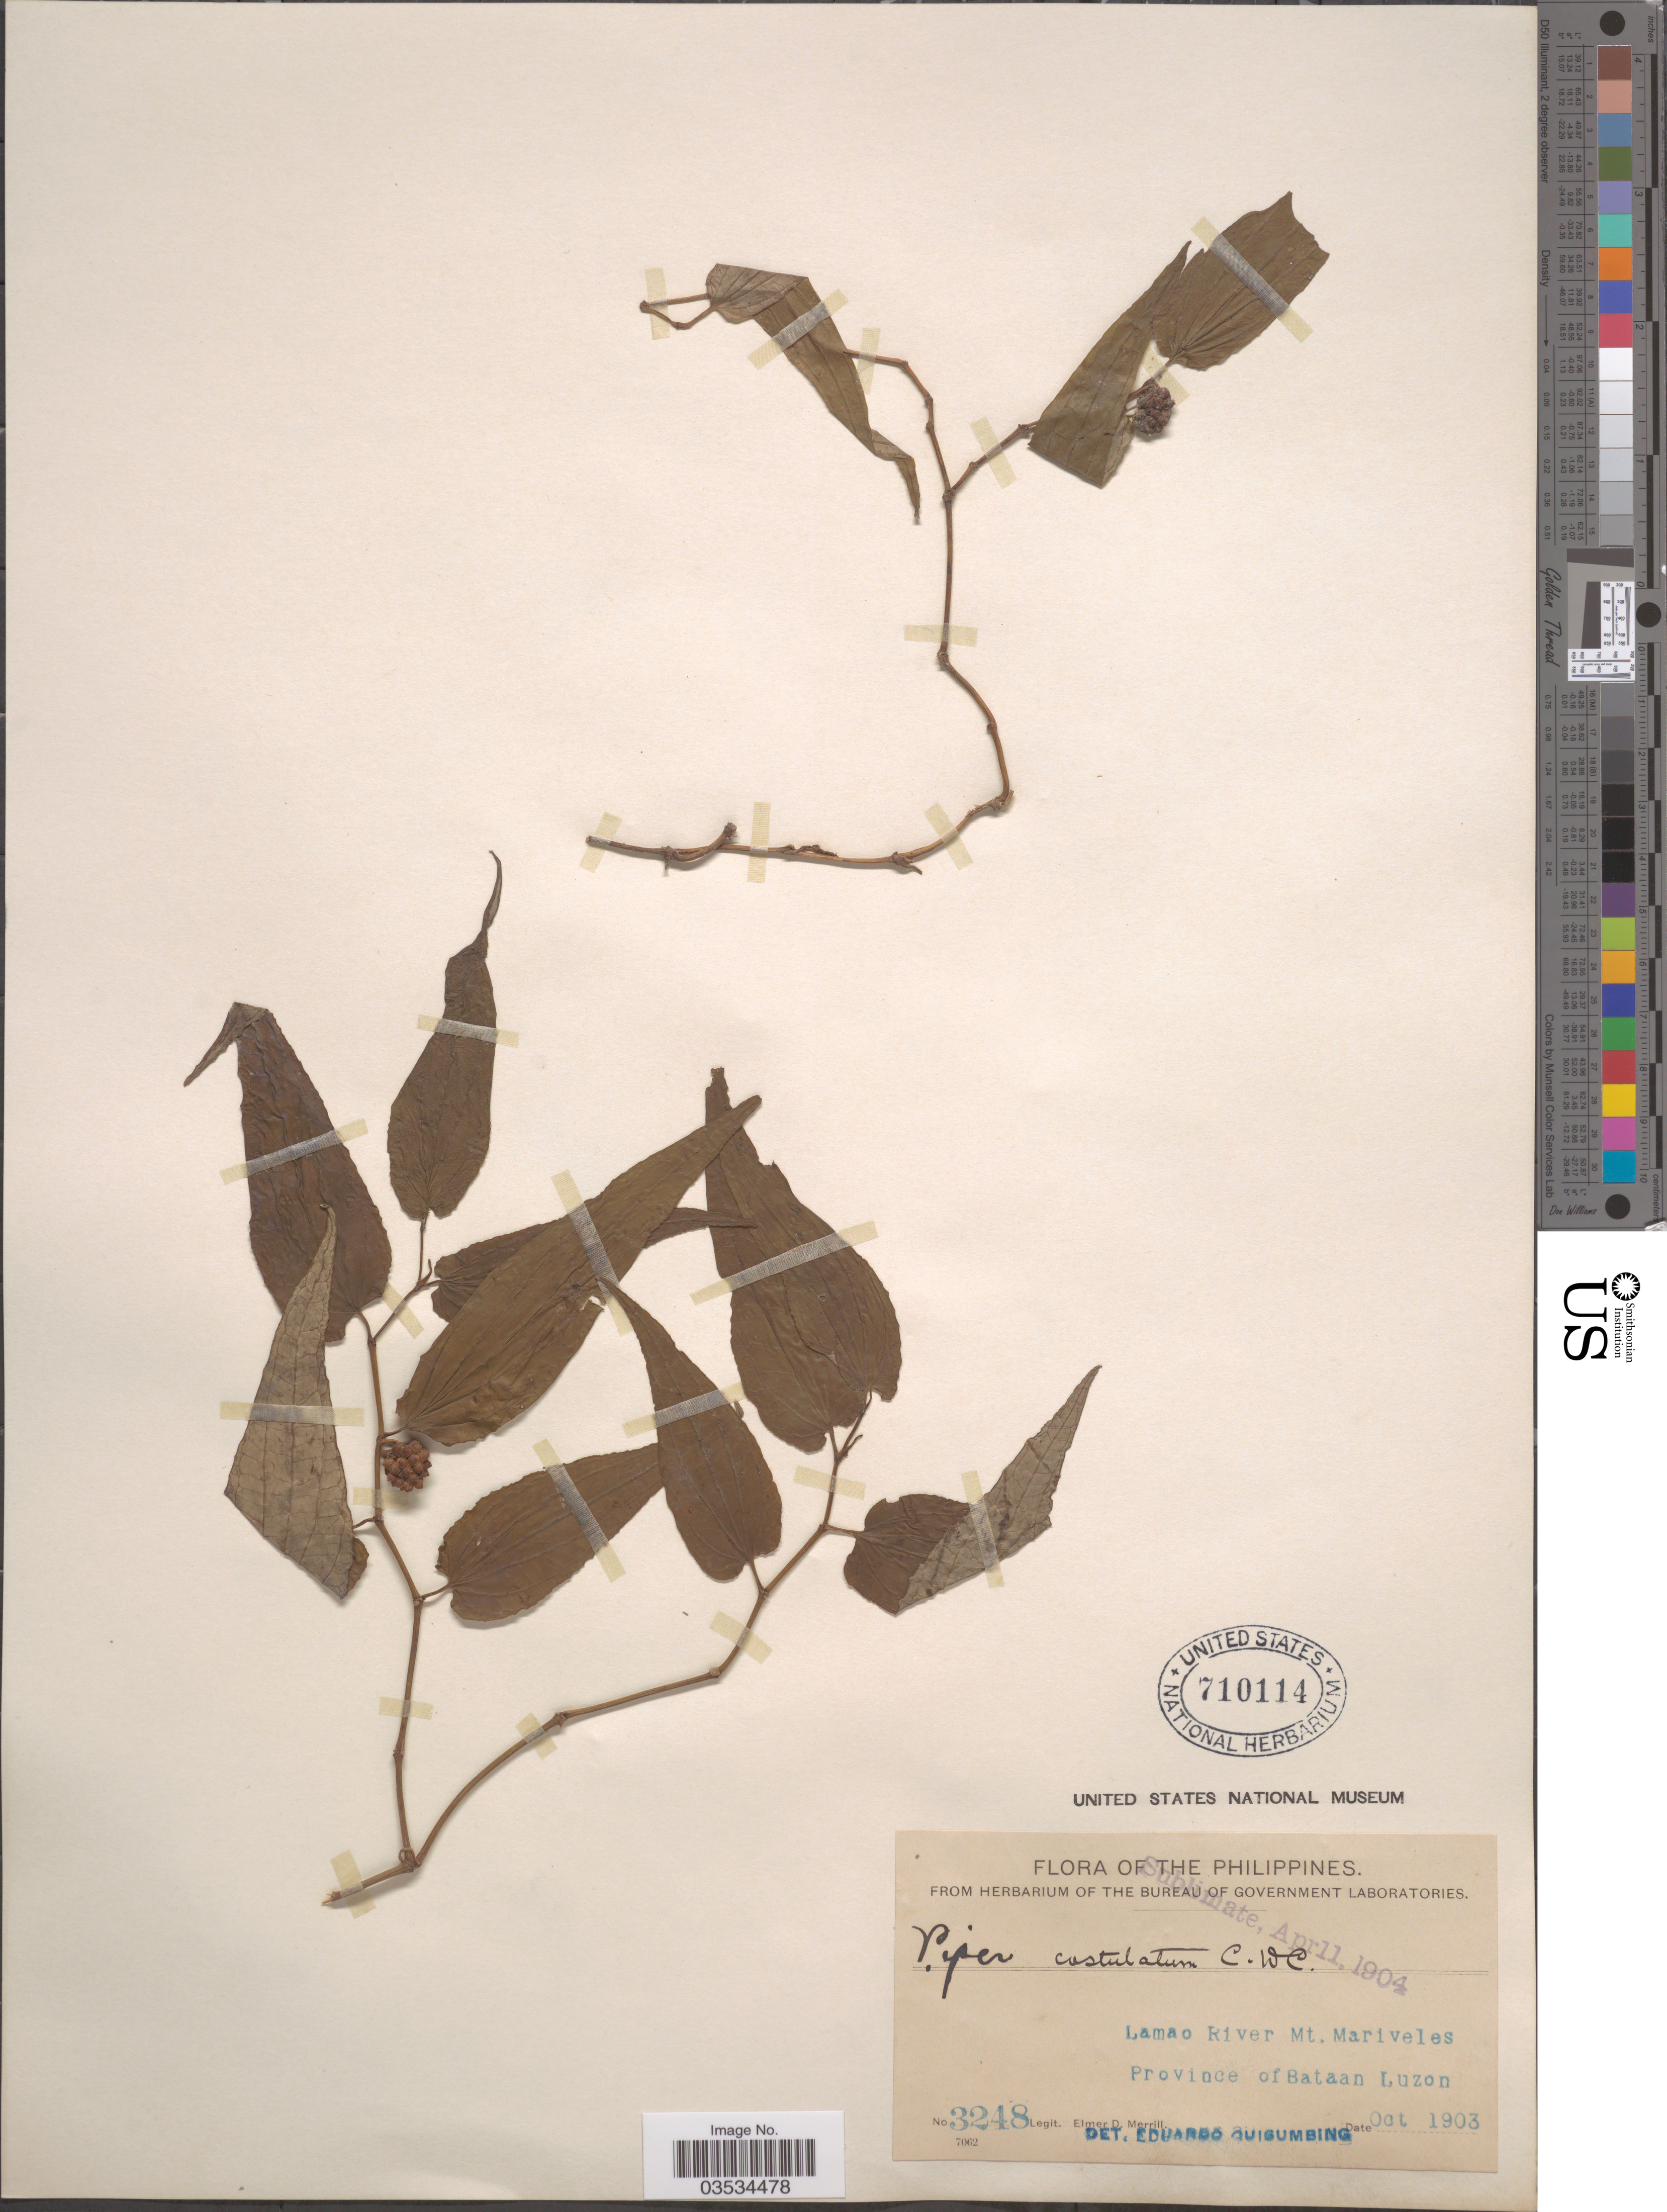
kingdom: Plantae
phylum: Tracheophyta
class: Magnoliopsida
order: Piperales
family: Piperaceae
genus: Piper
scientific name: Piper costulatum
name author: C. DC.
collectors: E. D. Merrill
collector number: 3248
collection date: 1903-10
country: Philippines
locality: Lamao River Mt. Mariveles. Province of Bataan Luzon.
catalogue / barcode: US 710114